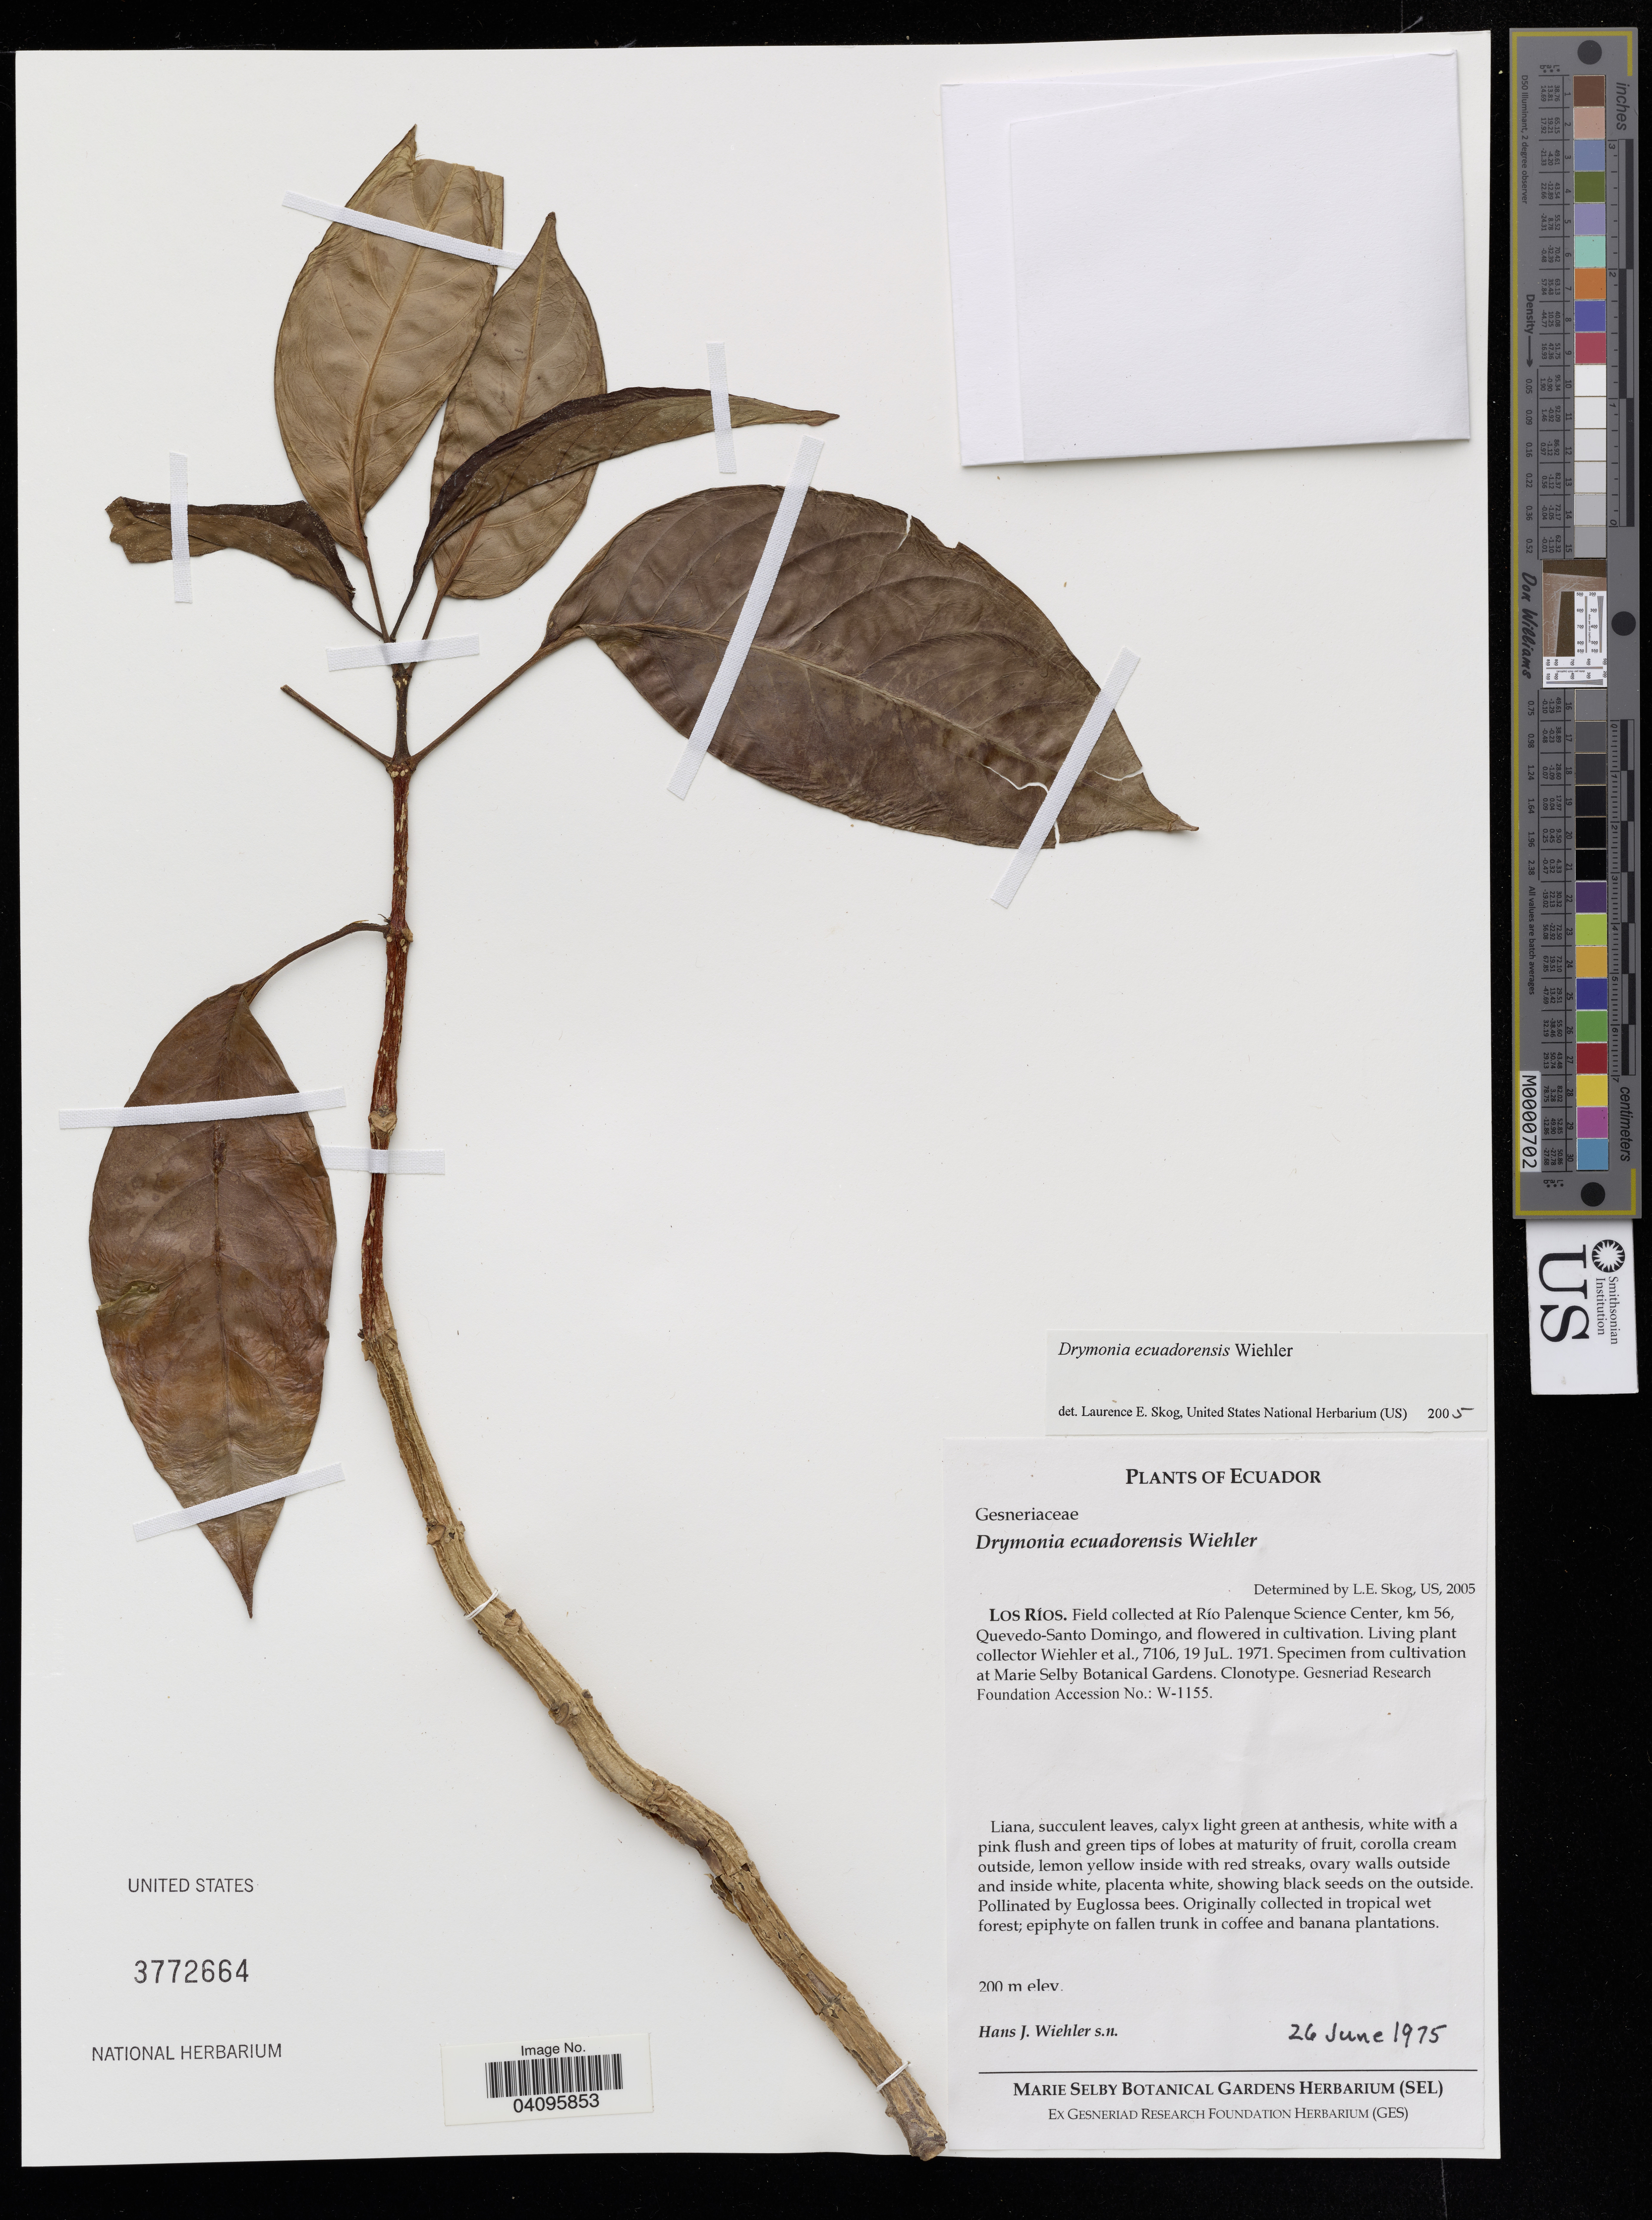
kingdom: Plantae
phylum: Tracheophyta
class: Magnoliopsida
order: Lamiales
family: Gesneriaceae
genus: Drymonia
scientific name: Drymonia ecuadorensis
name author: Wiehler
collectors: H. J. Wiehler & et al.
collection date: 1975-06-26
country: Ecuador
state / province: Los Ríos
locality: Field collected at Rio Palenque Science Center, km 56, Quevedo-Santo Domingo.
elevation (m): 200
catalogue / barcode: US 3772664